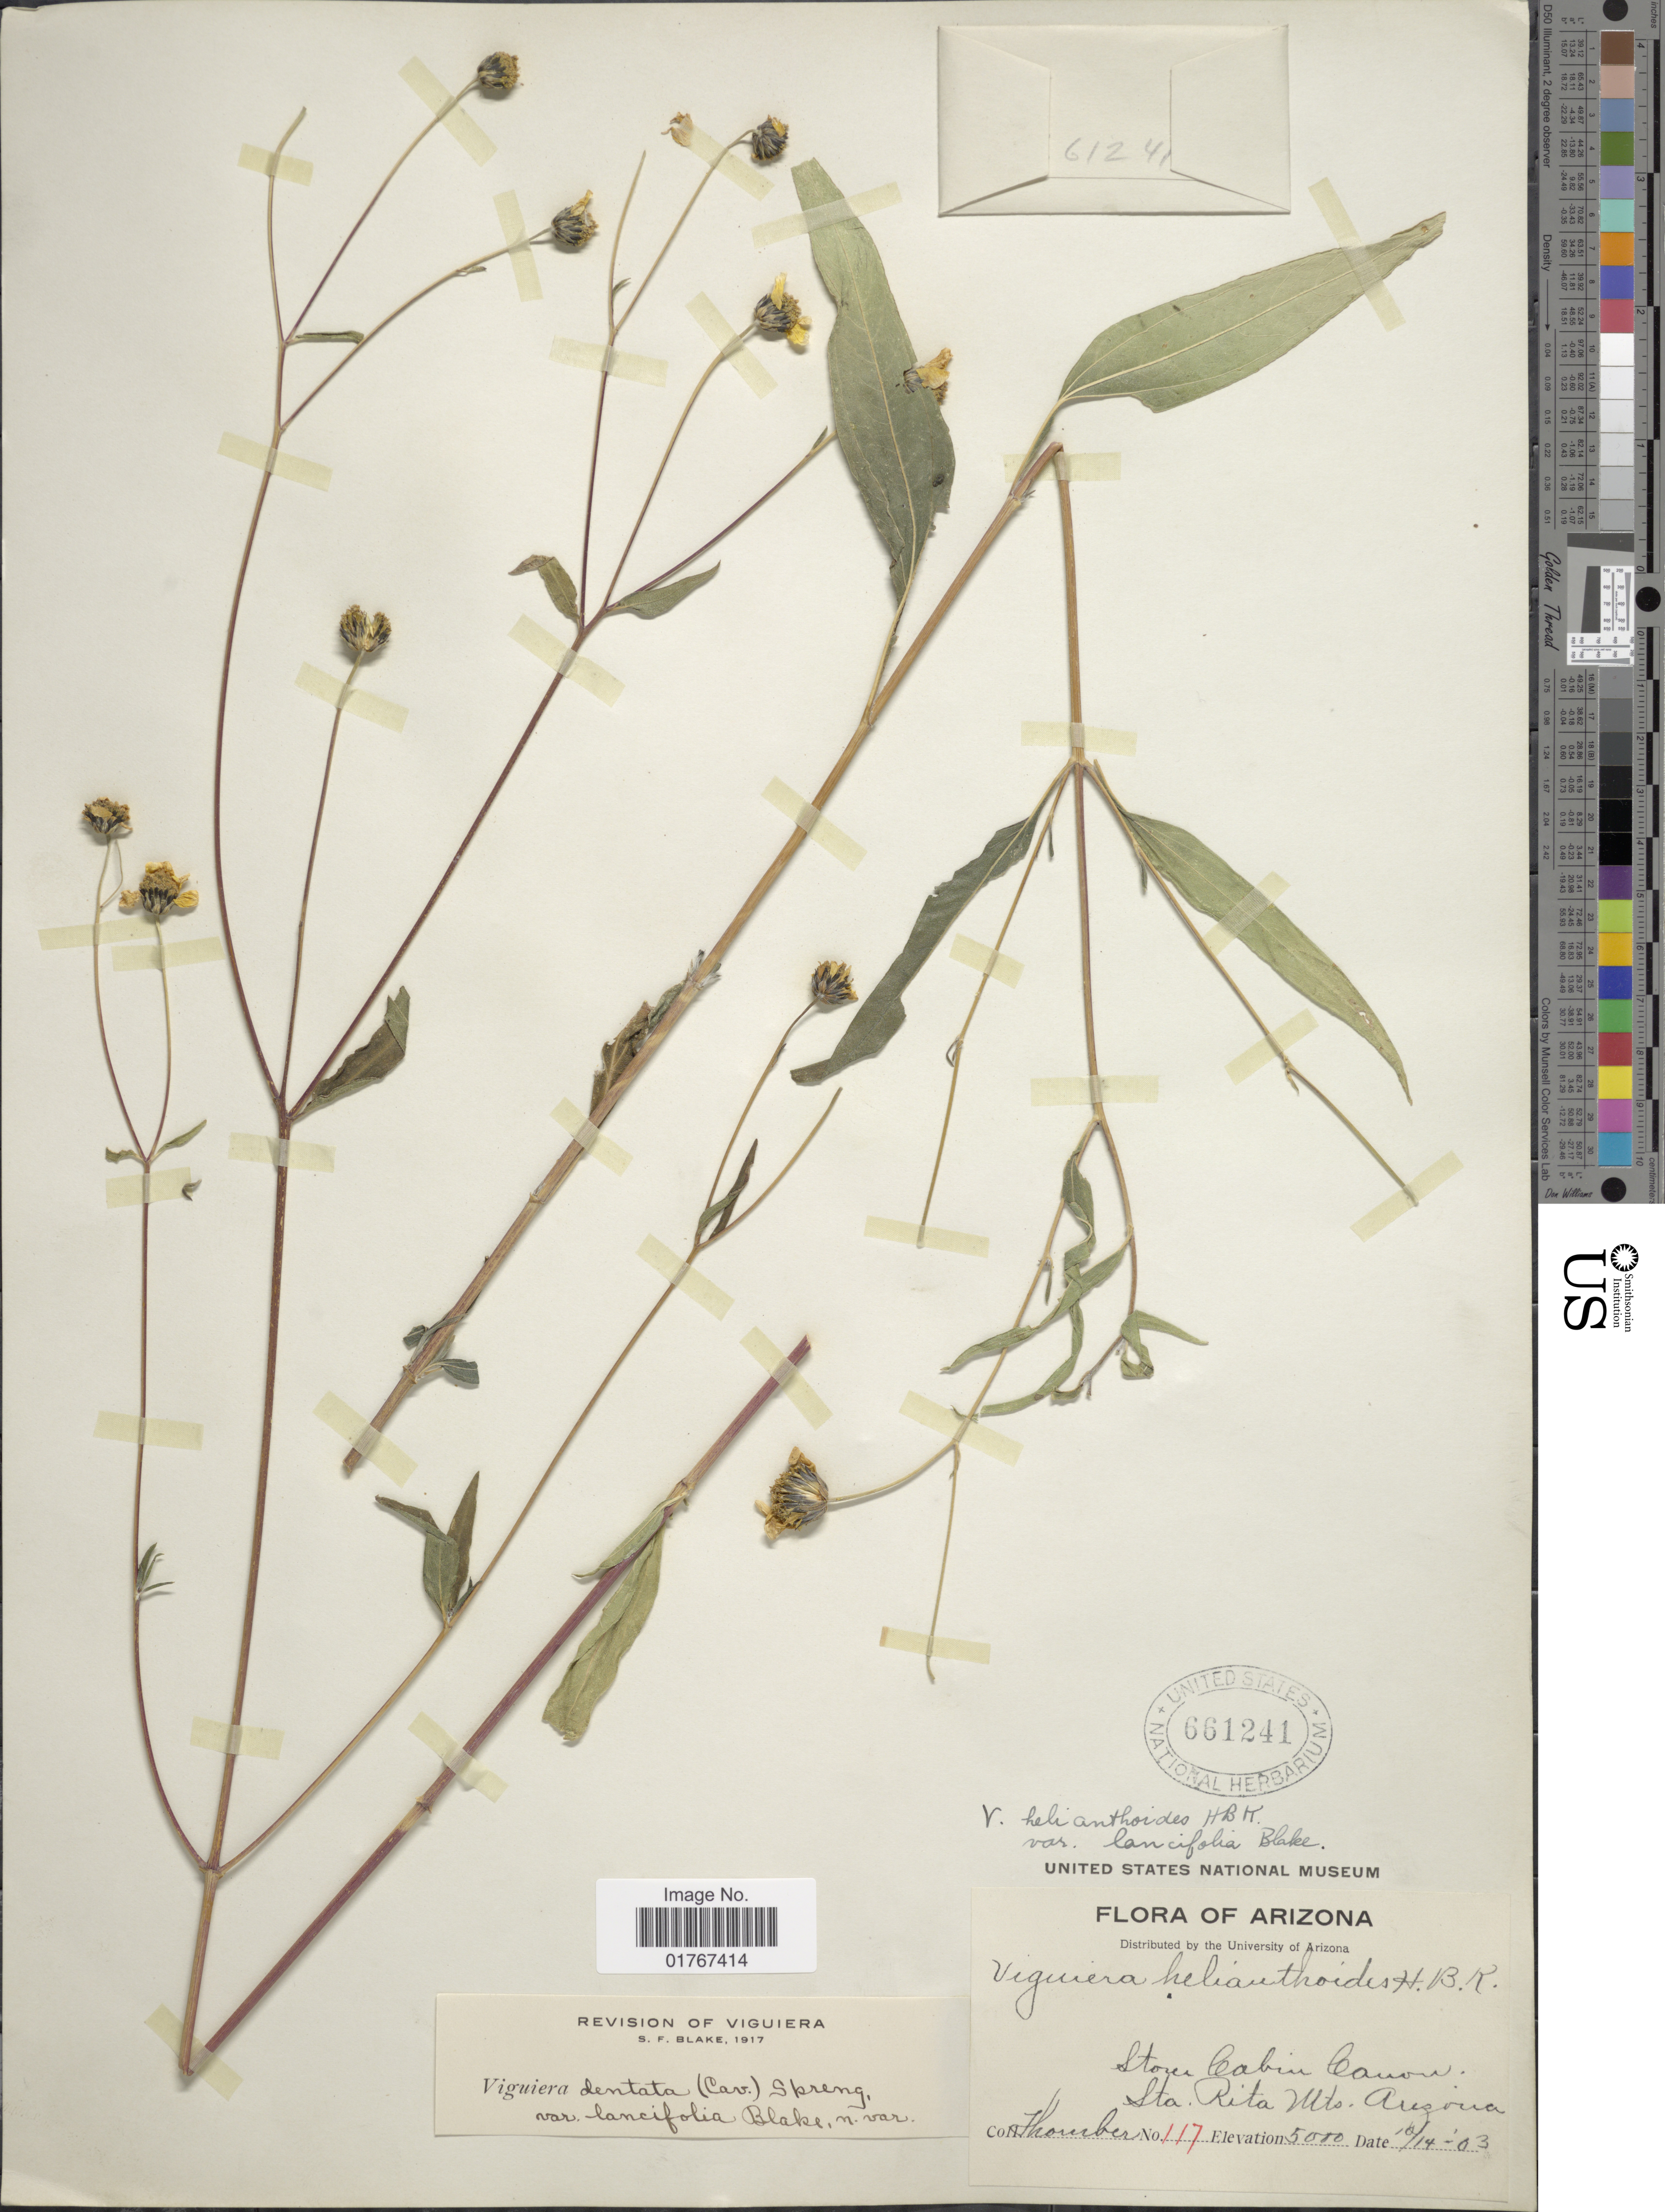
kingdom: Plantae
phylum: Tracheophyta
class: Magnoliopsida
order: Asterales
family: Asteraceae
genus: Viguiera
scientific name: Viguiera dentata var. lancifolia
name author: S.F. Blake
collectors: J. Thornber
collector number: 117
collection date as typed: Transcribed d/m/y: 14/10/3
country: United States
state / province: Arizona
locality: Stone Cabin Canon: Sta Rita Mts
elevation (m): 5000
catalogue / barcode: US 661241